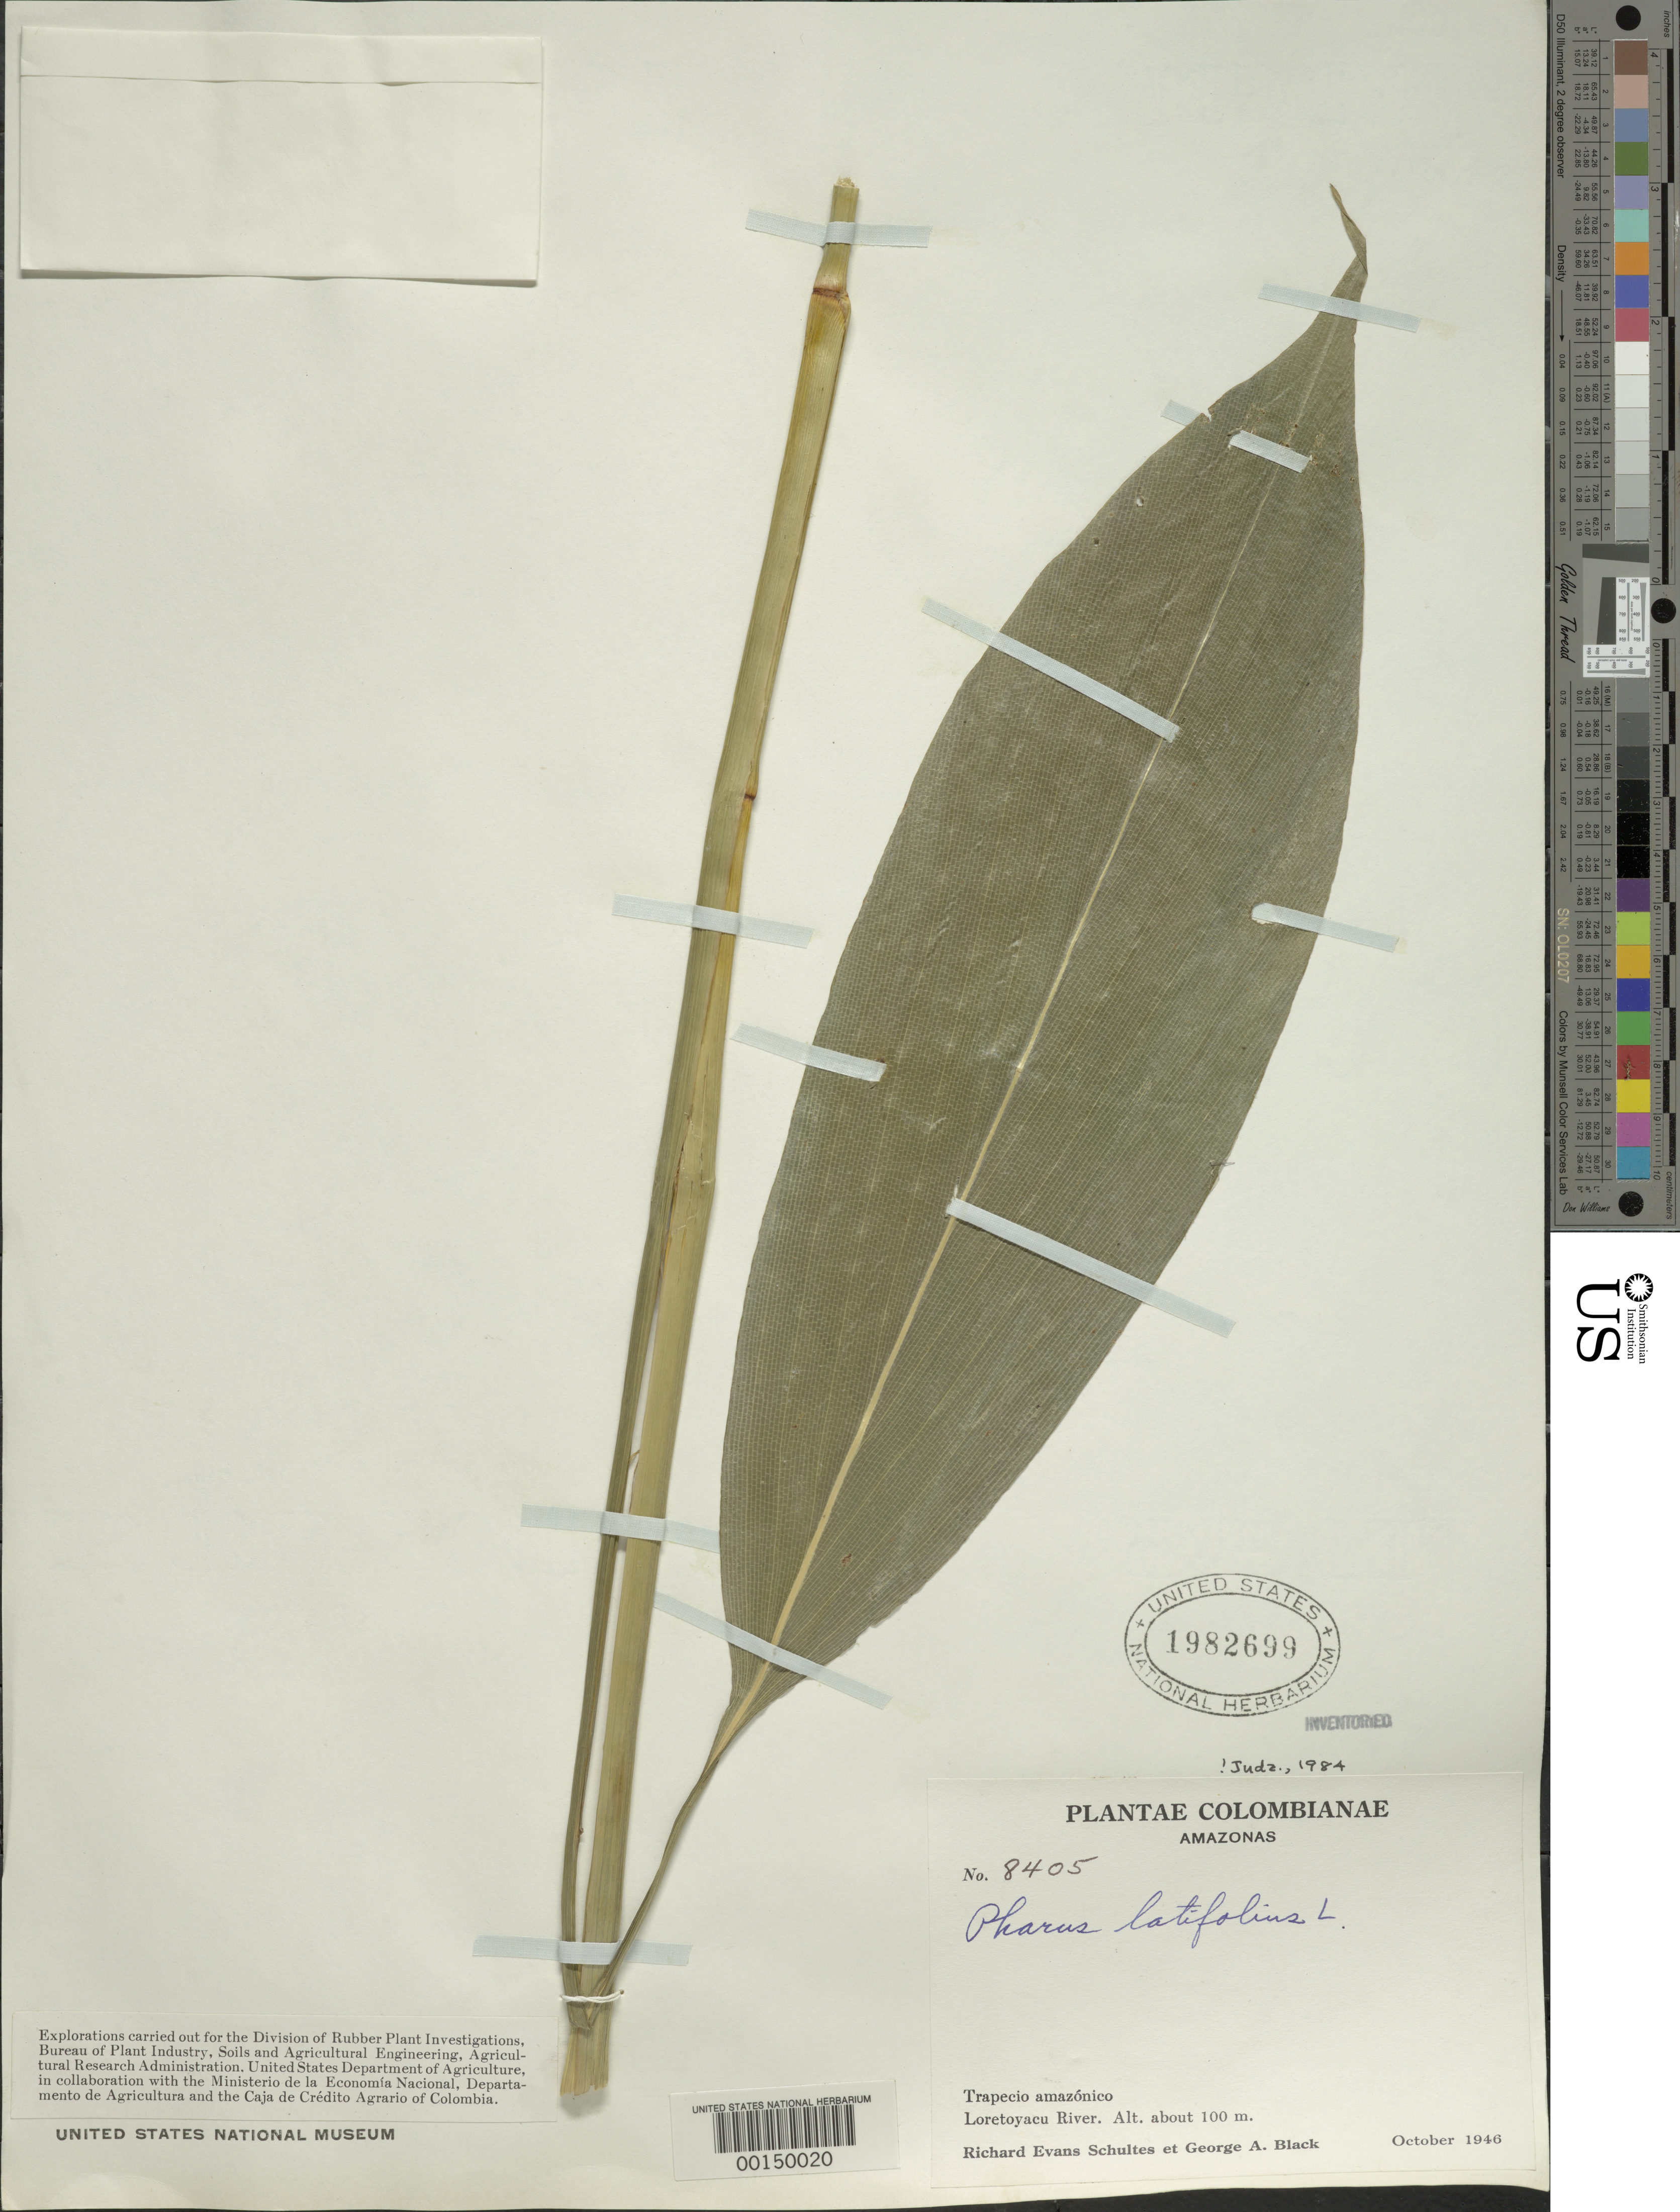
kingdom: Plantae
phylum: Tracheophyta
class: Liliopsida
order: Poales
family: Poaceae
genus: Pharus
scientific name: Pharus latifolius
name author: L.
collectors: R. E. Schultes & G. A. Black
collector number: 8405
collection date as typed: Oct 1946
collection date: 1946-10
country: Colombia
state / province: Amazônas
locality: Loreta-Yacu River.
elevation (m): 100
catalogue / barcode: US 1982699